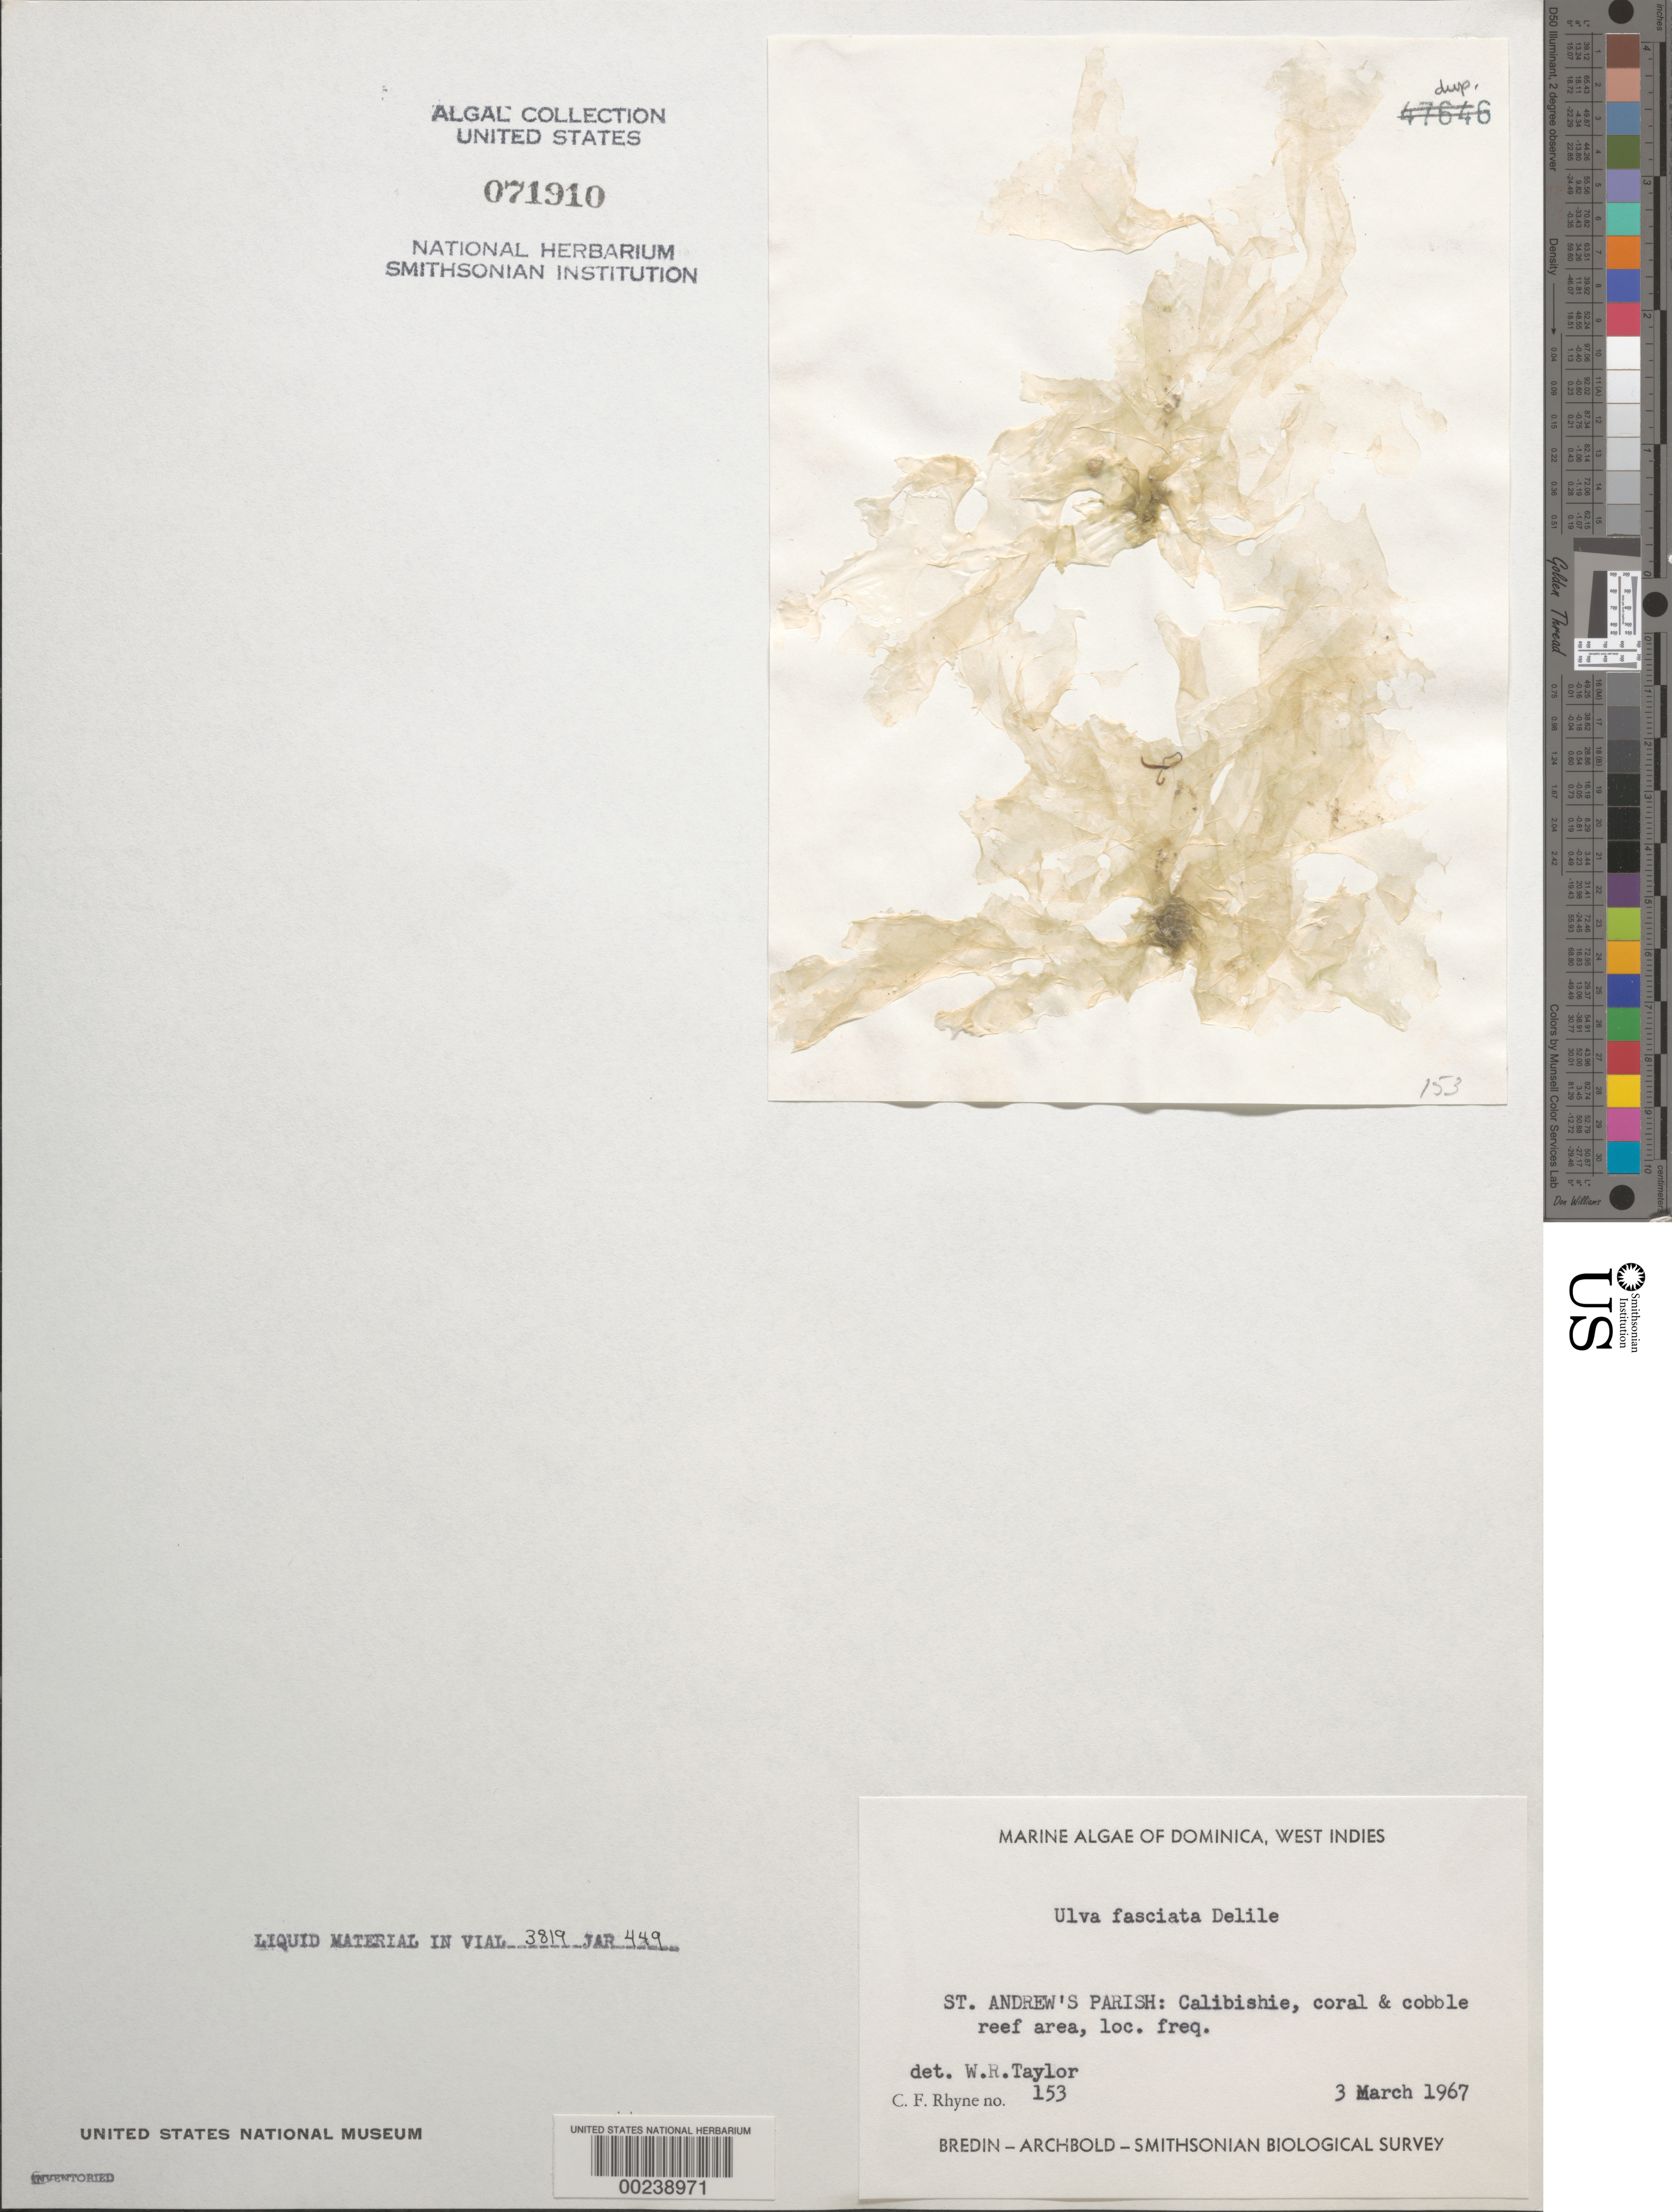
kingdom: Plantae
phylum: Chlorophyta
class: Ulvophyceae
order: Ulvales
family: Ulvaceae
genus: Ulva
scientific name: Ulva lactuca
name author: L.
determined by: Algae name updating Project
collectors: C. Rhyne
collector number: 153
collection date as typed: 03 Mar 1967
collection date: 1967-03-03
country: Dominica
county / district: St. Andrew's Parish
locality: Calibishie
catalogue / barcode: US 71910